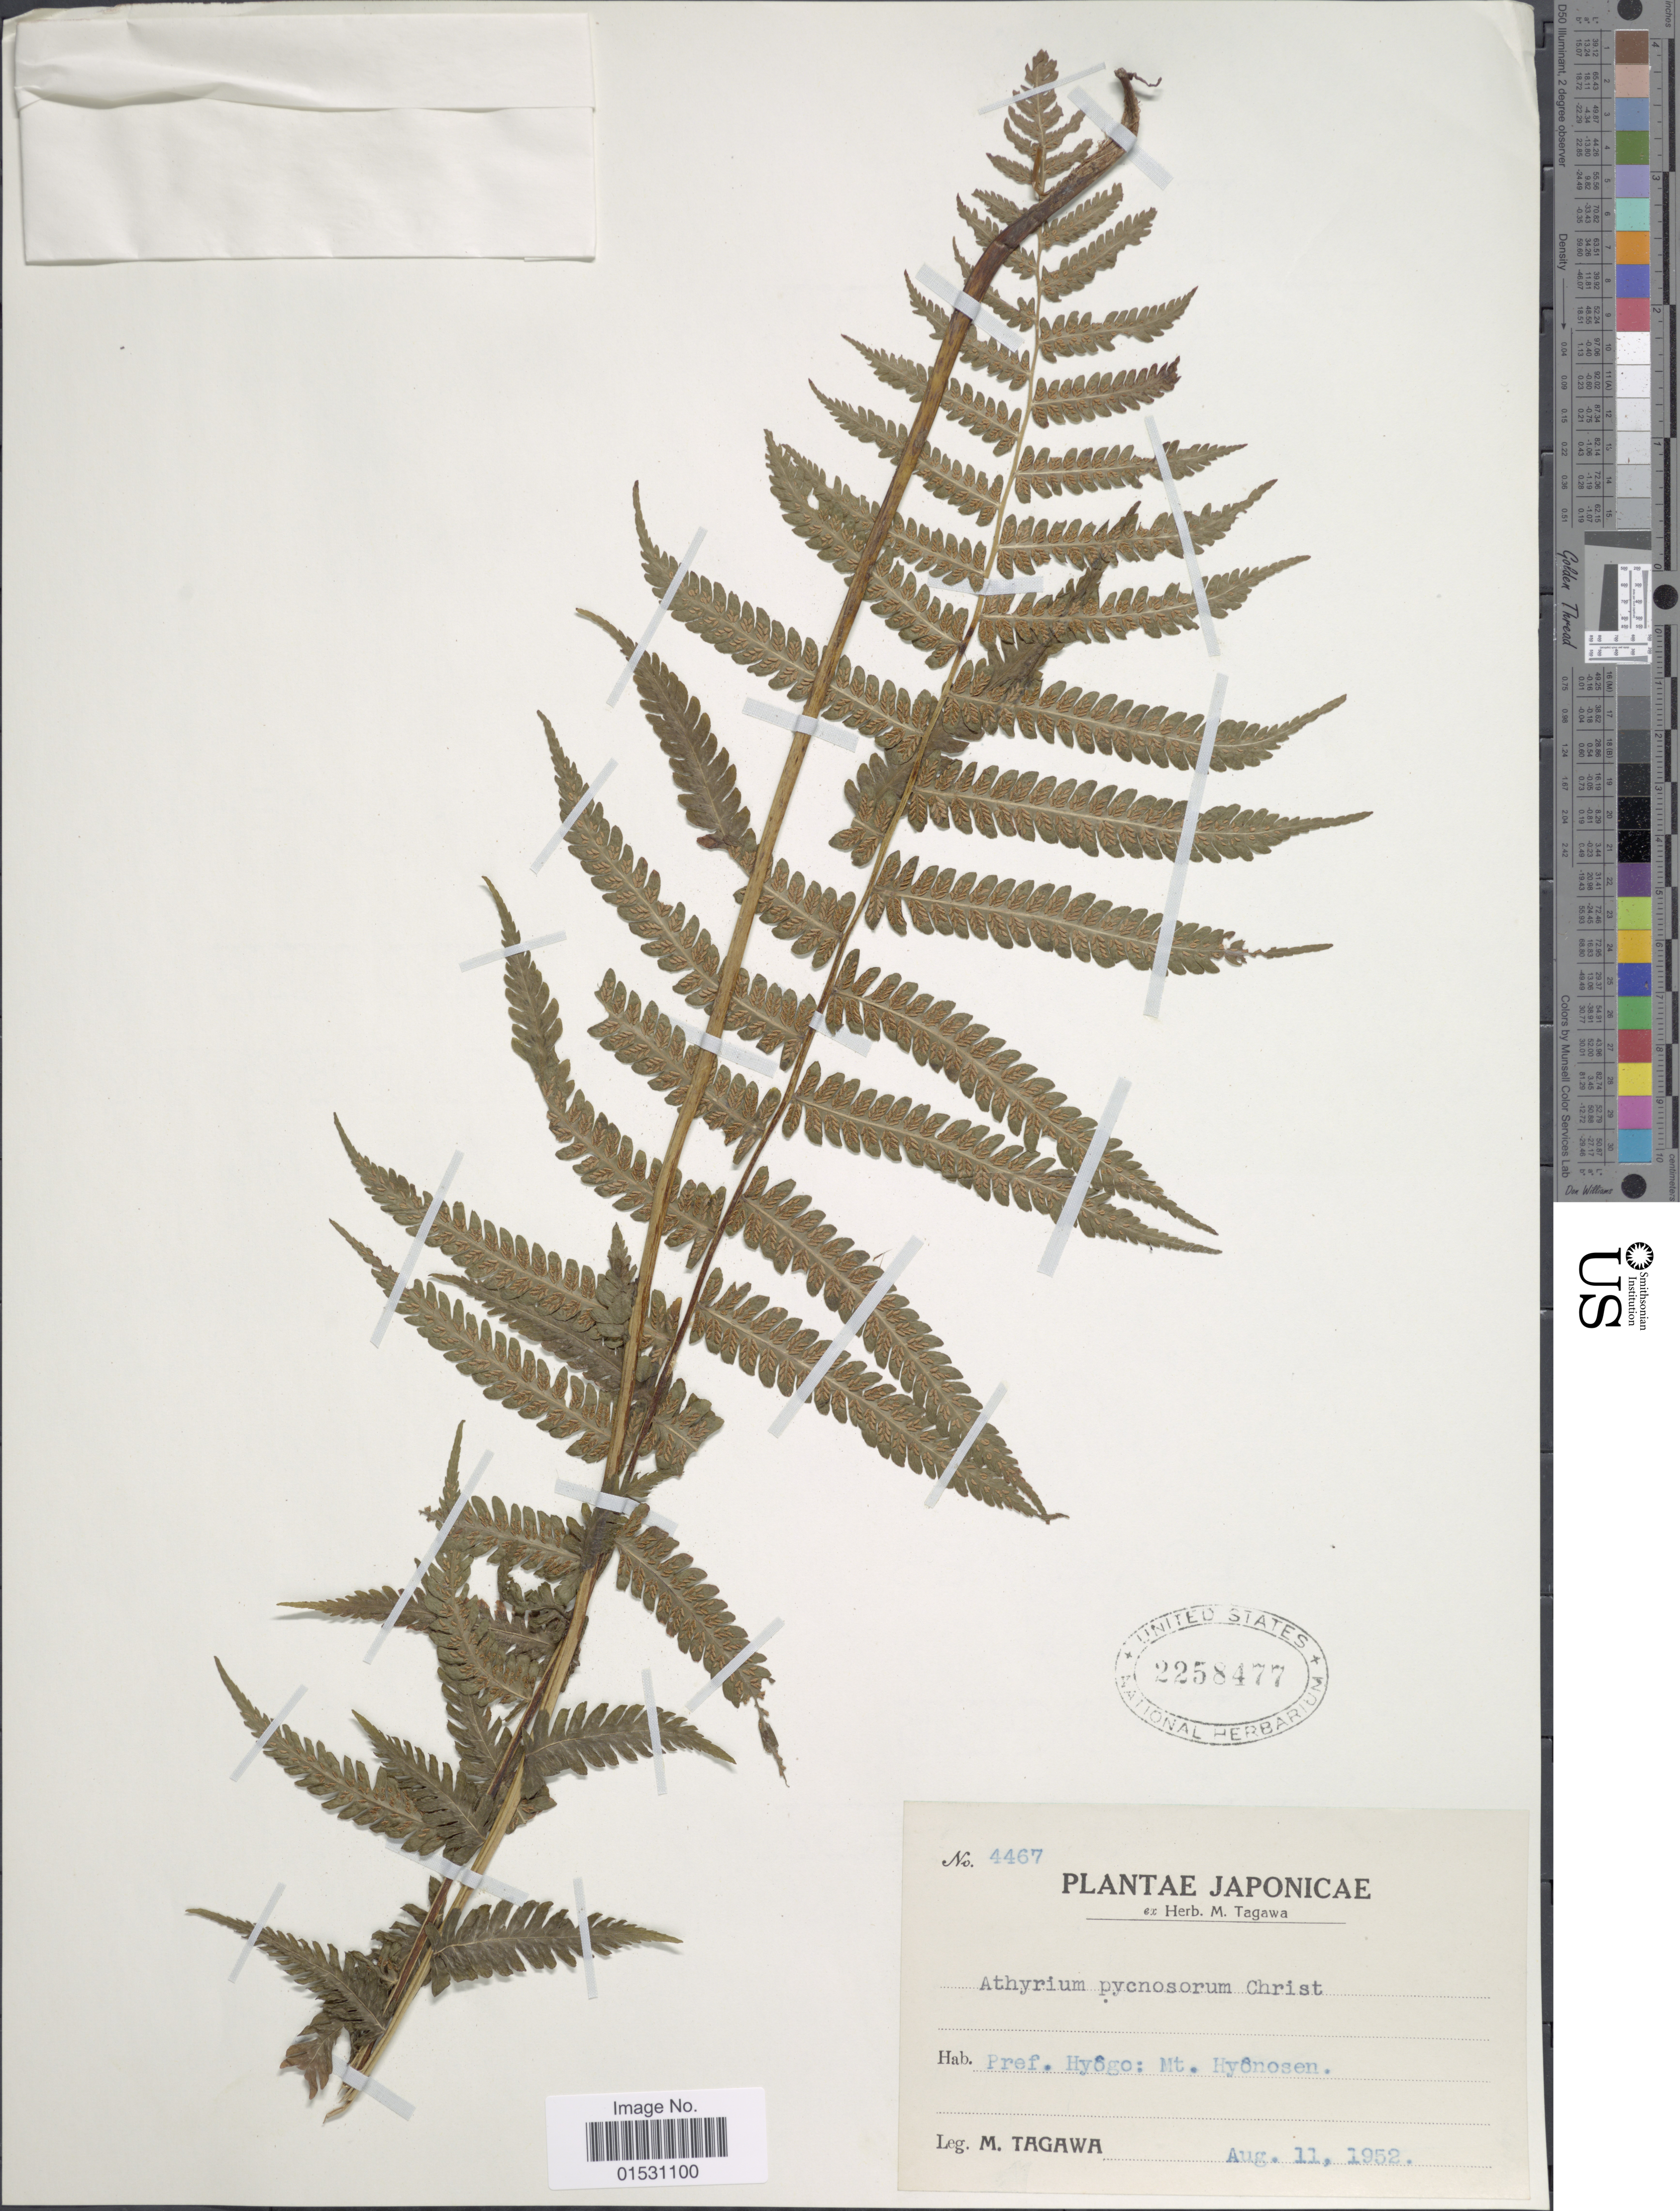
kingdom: Plantae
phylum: Tracheophyta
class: Polypodiopsida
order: Polypodiales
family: Athyriaceae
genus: Athyrium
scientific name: Athyrium pycnosorum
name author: Christ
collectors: M. Tagawa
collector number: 4467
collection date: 1952-08-11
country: Japan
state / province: Hyogo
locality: Pref. Hyogo: Mt. Hyonosen.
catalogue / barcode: US 2258477